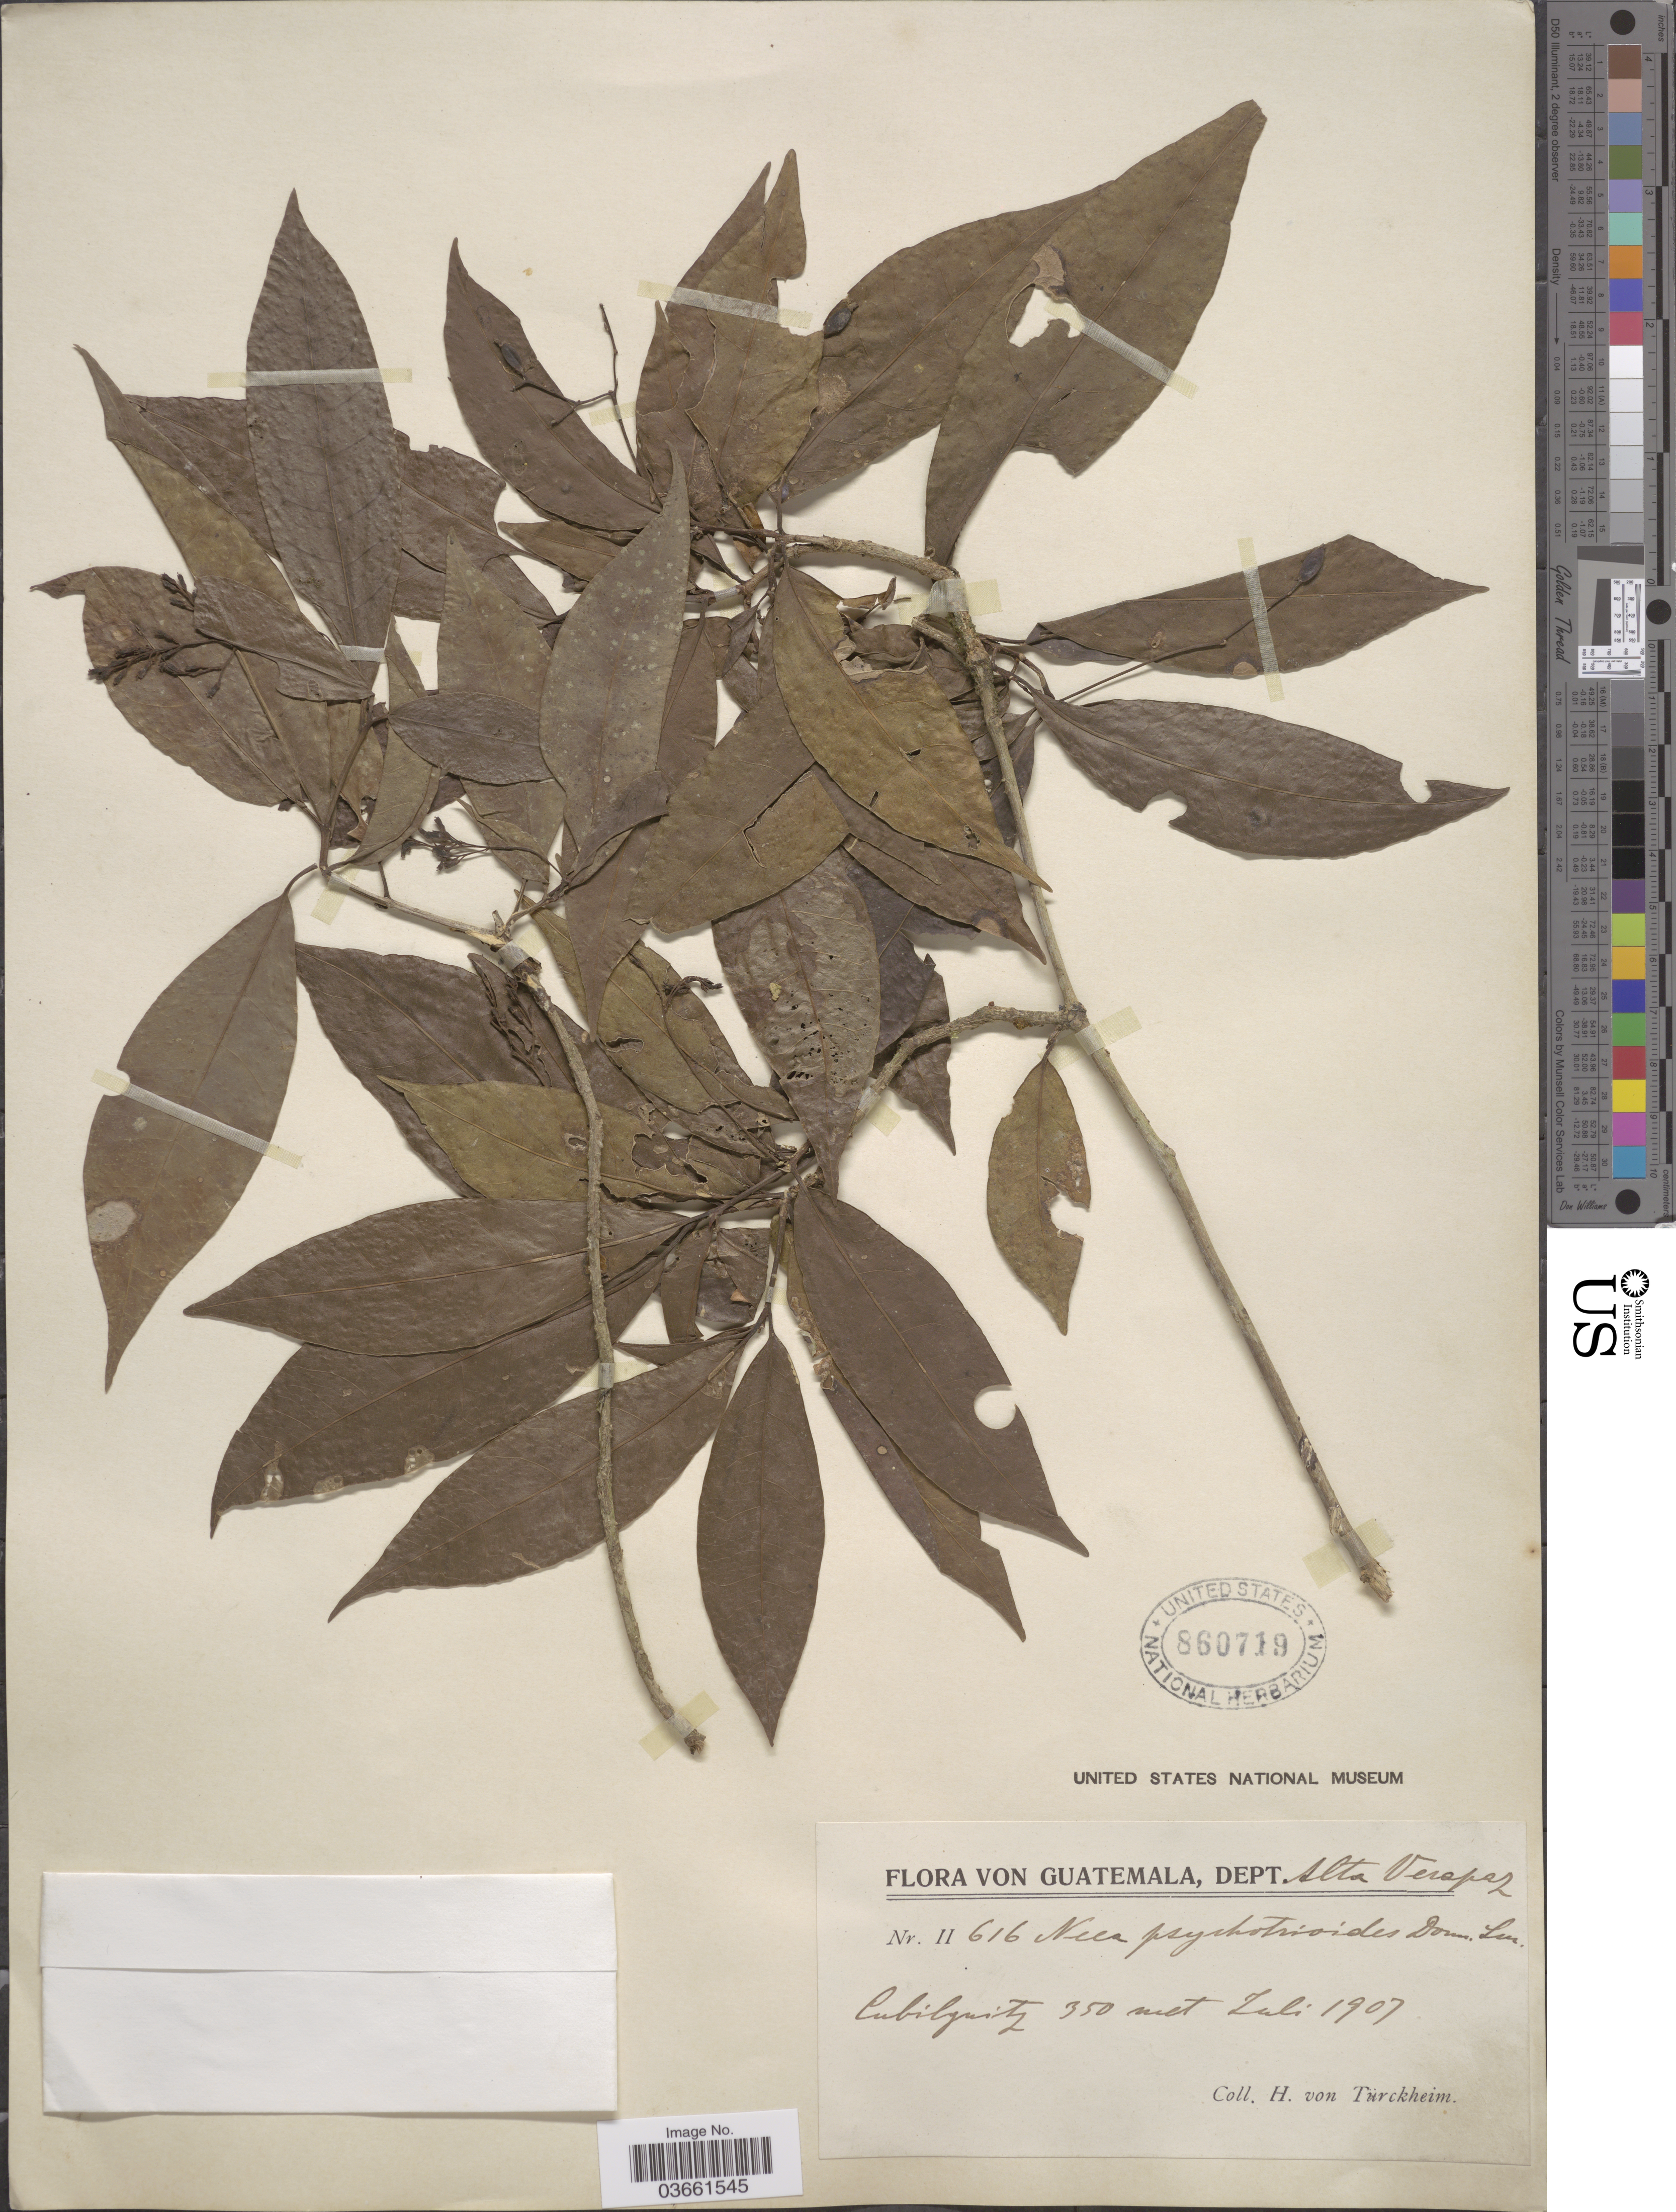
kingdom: Plantae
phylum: Tracheophyta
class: Magnoliopsida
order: Caryophyllales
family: Nyctaginaceae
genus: Neea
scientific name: Neea psychotrioides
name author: Donn. Sm.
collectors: H. von Türckheim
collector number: II616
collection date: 1907-07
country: Guatemala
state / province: Alta Verapaz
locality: Dept. Alta Verapaz. Cubilquitz.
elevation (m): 350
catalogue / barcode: US 860719